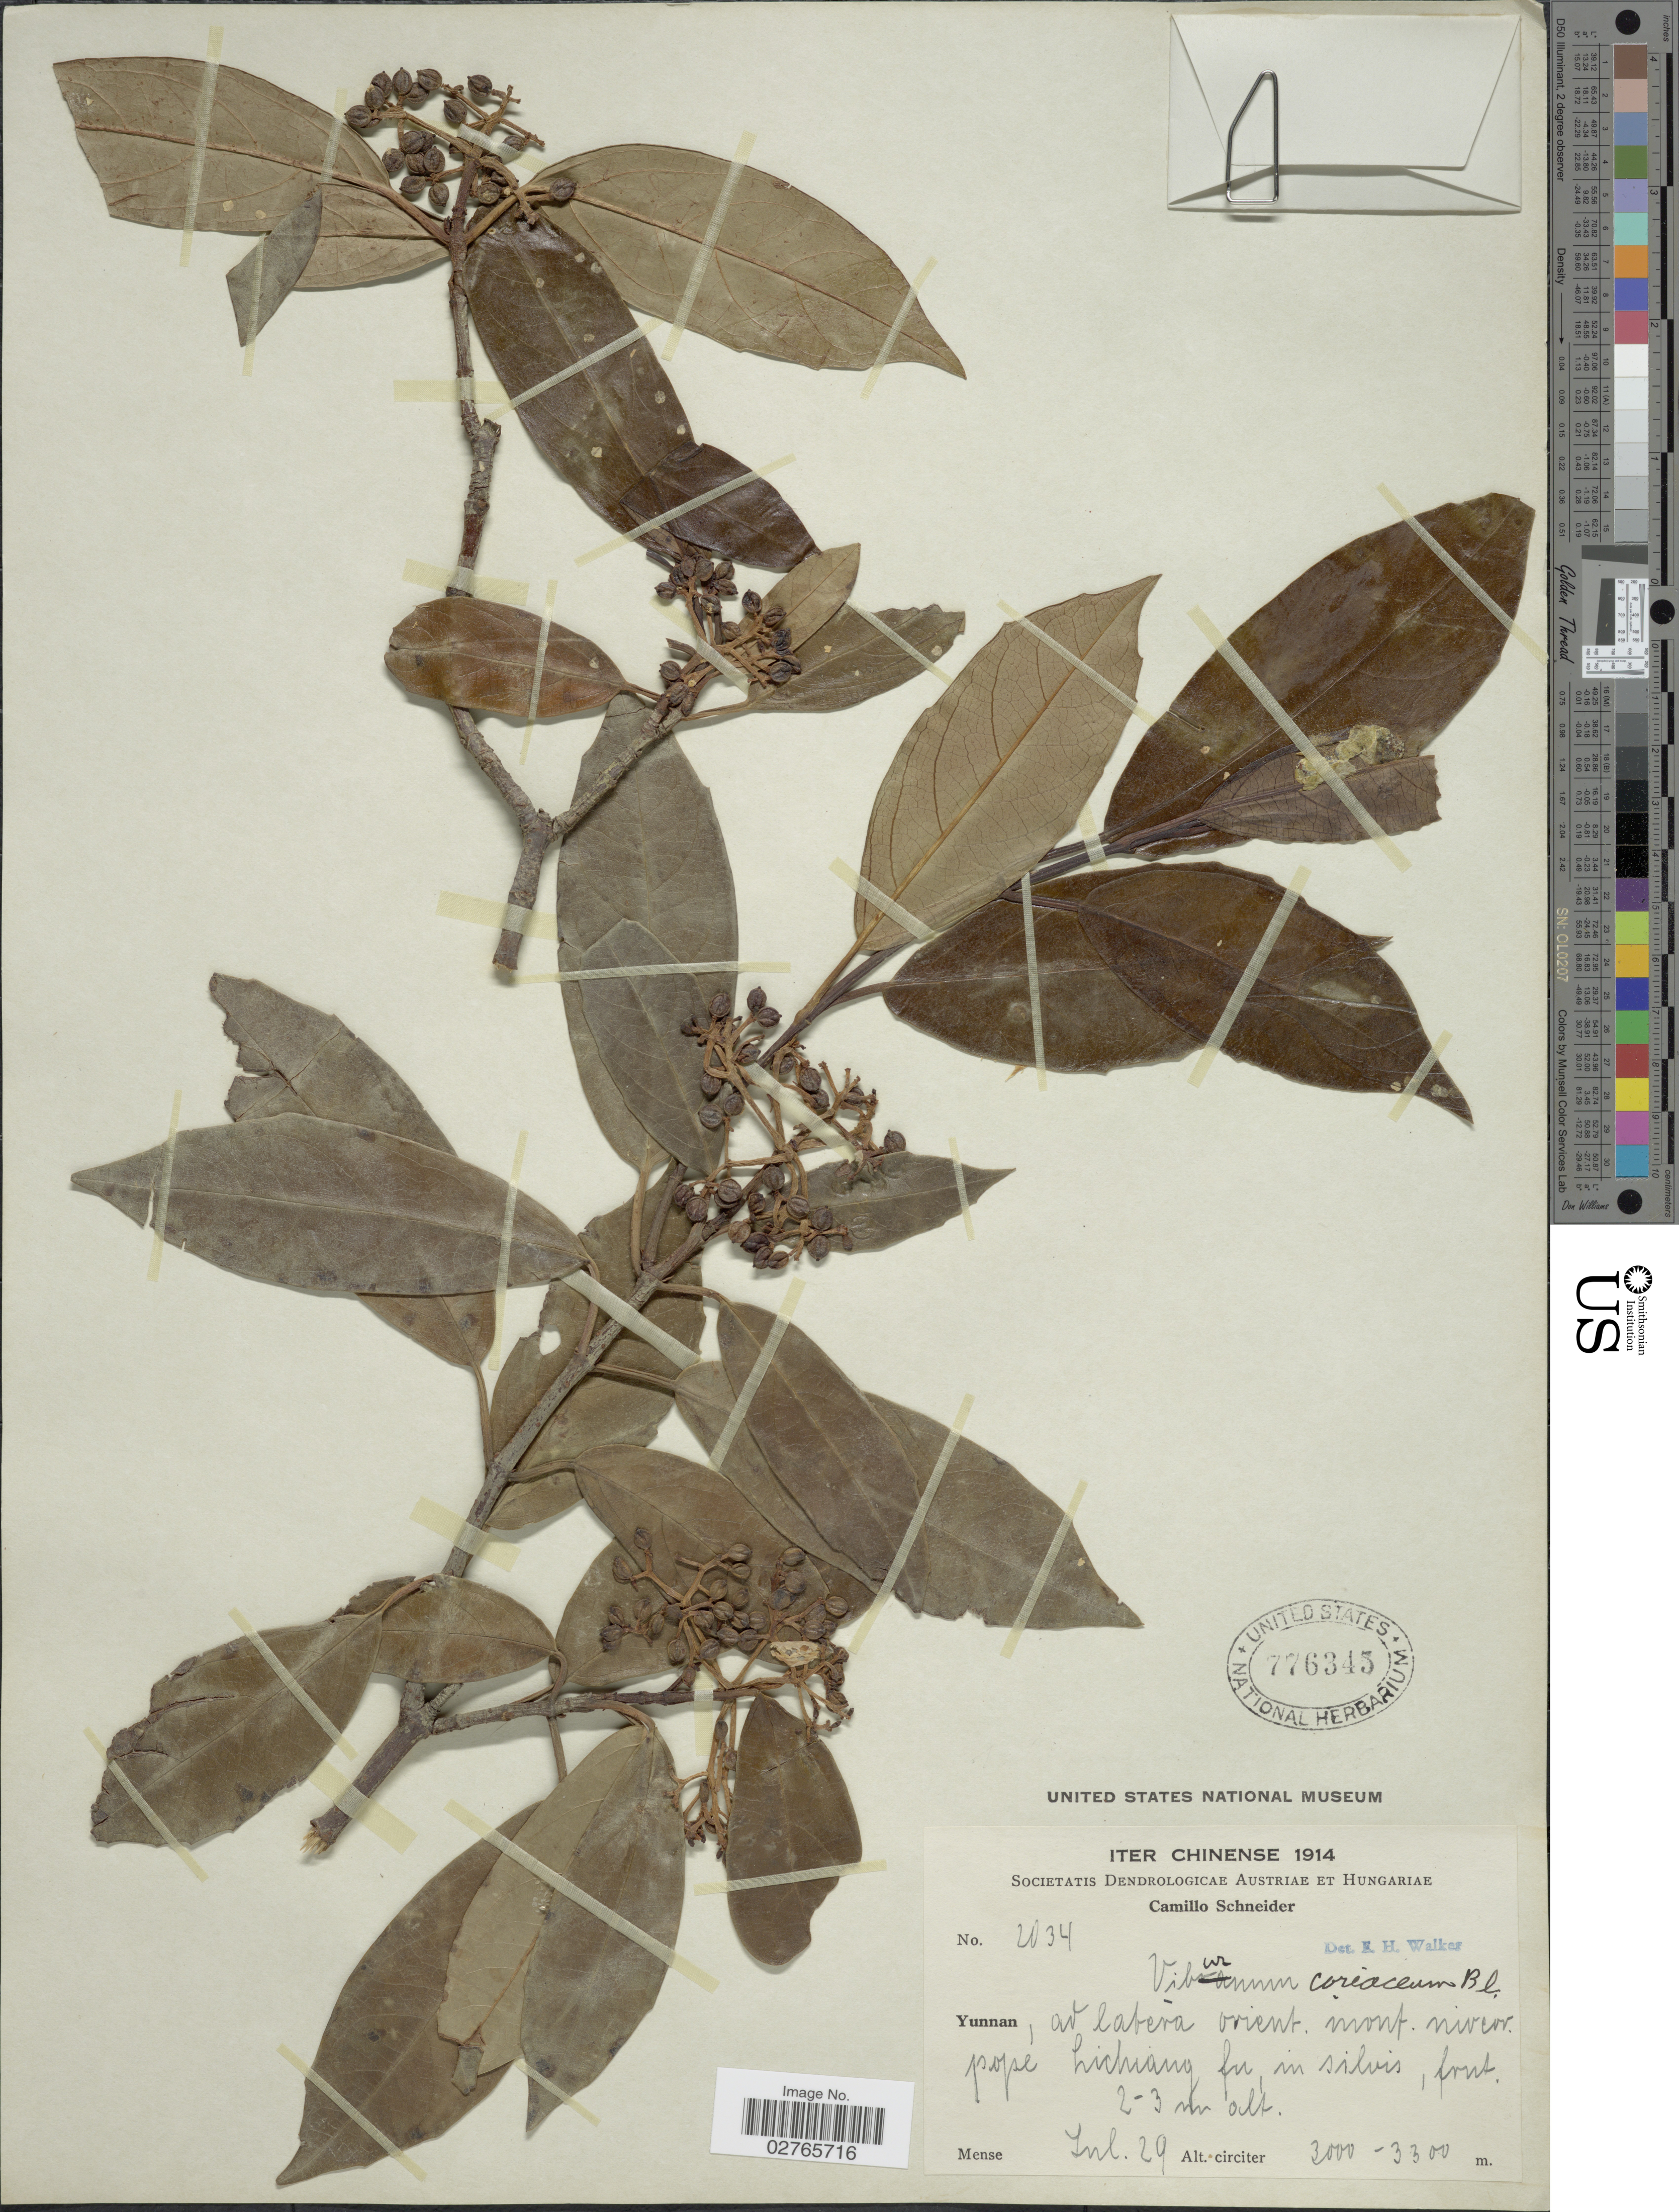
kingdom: Plantae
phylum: Tracheophyta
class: Magnoliopsida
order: Dipsacales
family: Viburnaceae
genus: Viburnum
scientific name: Viburnum cylindricum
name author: Buch.-Ham.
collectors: C. K. Schneider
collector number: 2034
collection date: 1914-07-29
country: China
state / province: Yunnan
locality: Ad latéra orient. mont. niverr. prope Lichiang fu in silvis. [interpreted]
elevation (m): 3000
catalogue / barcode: US 776345